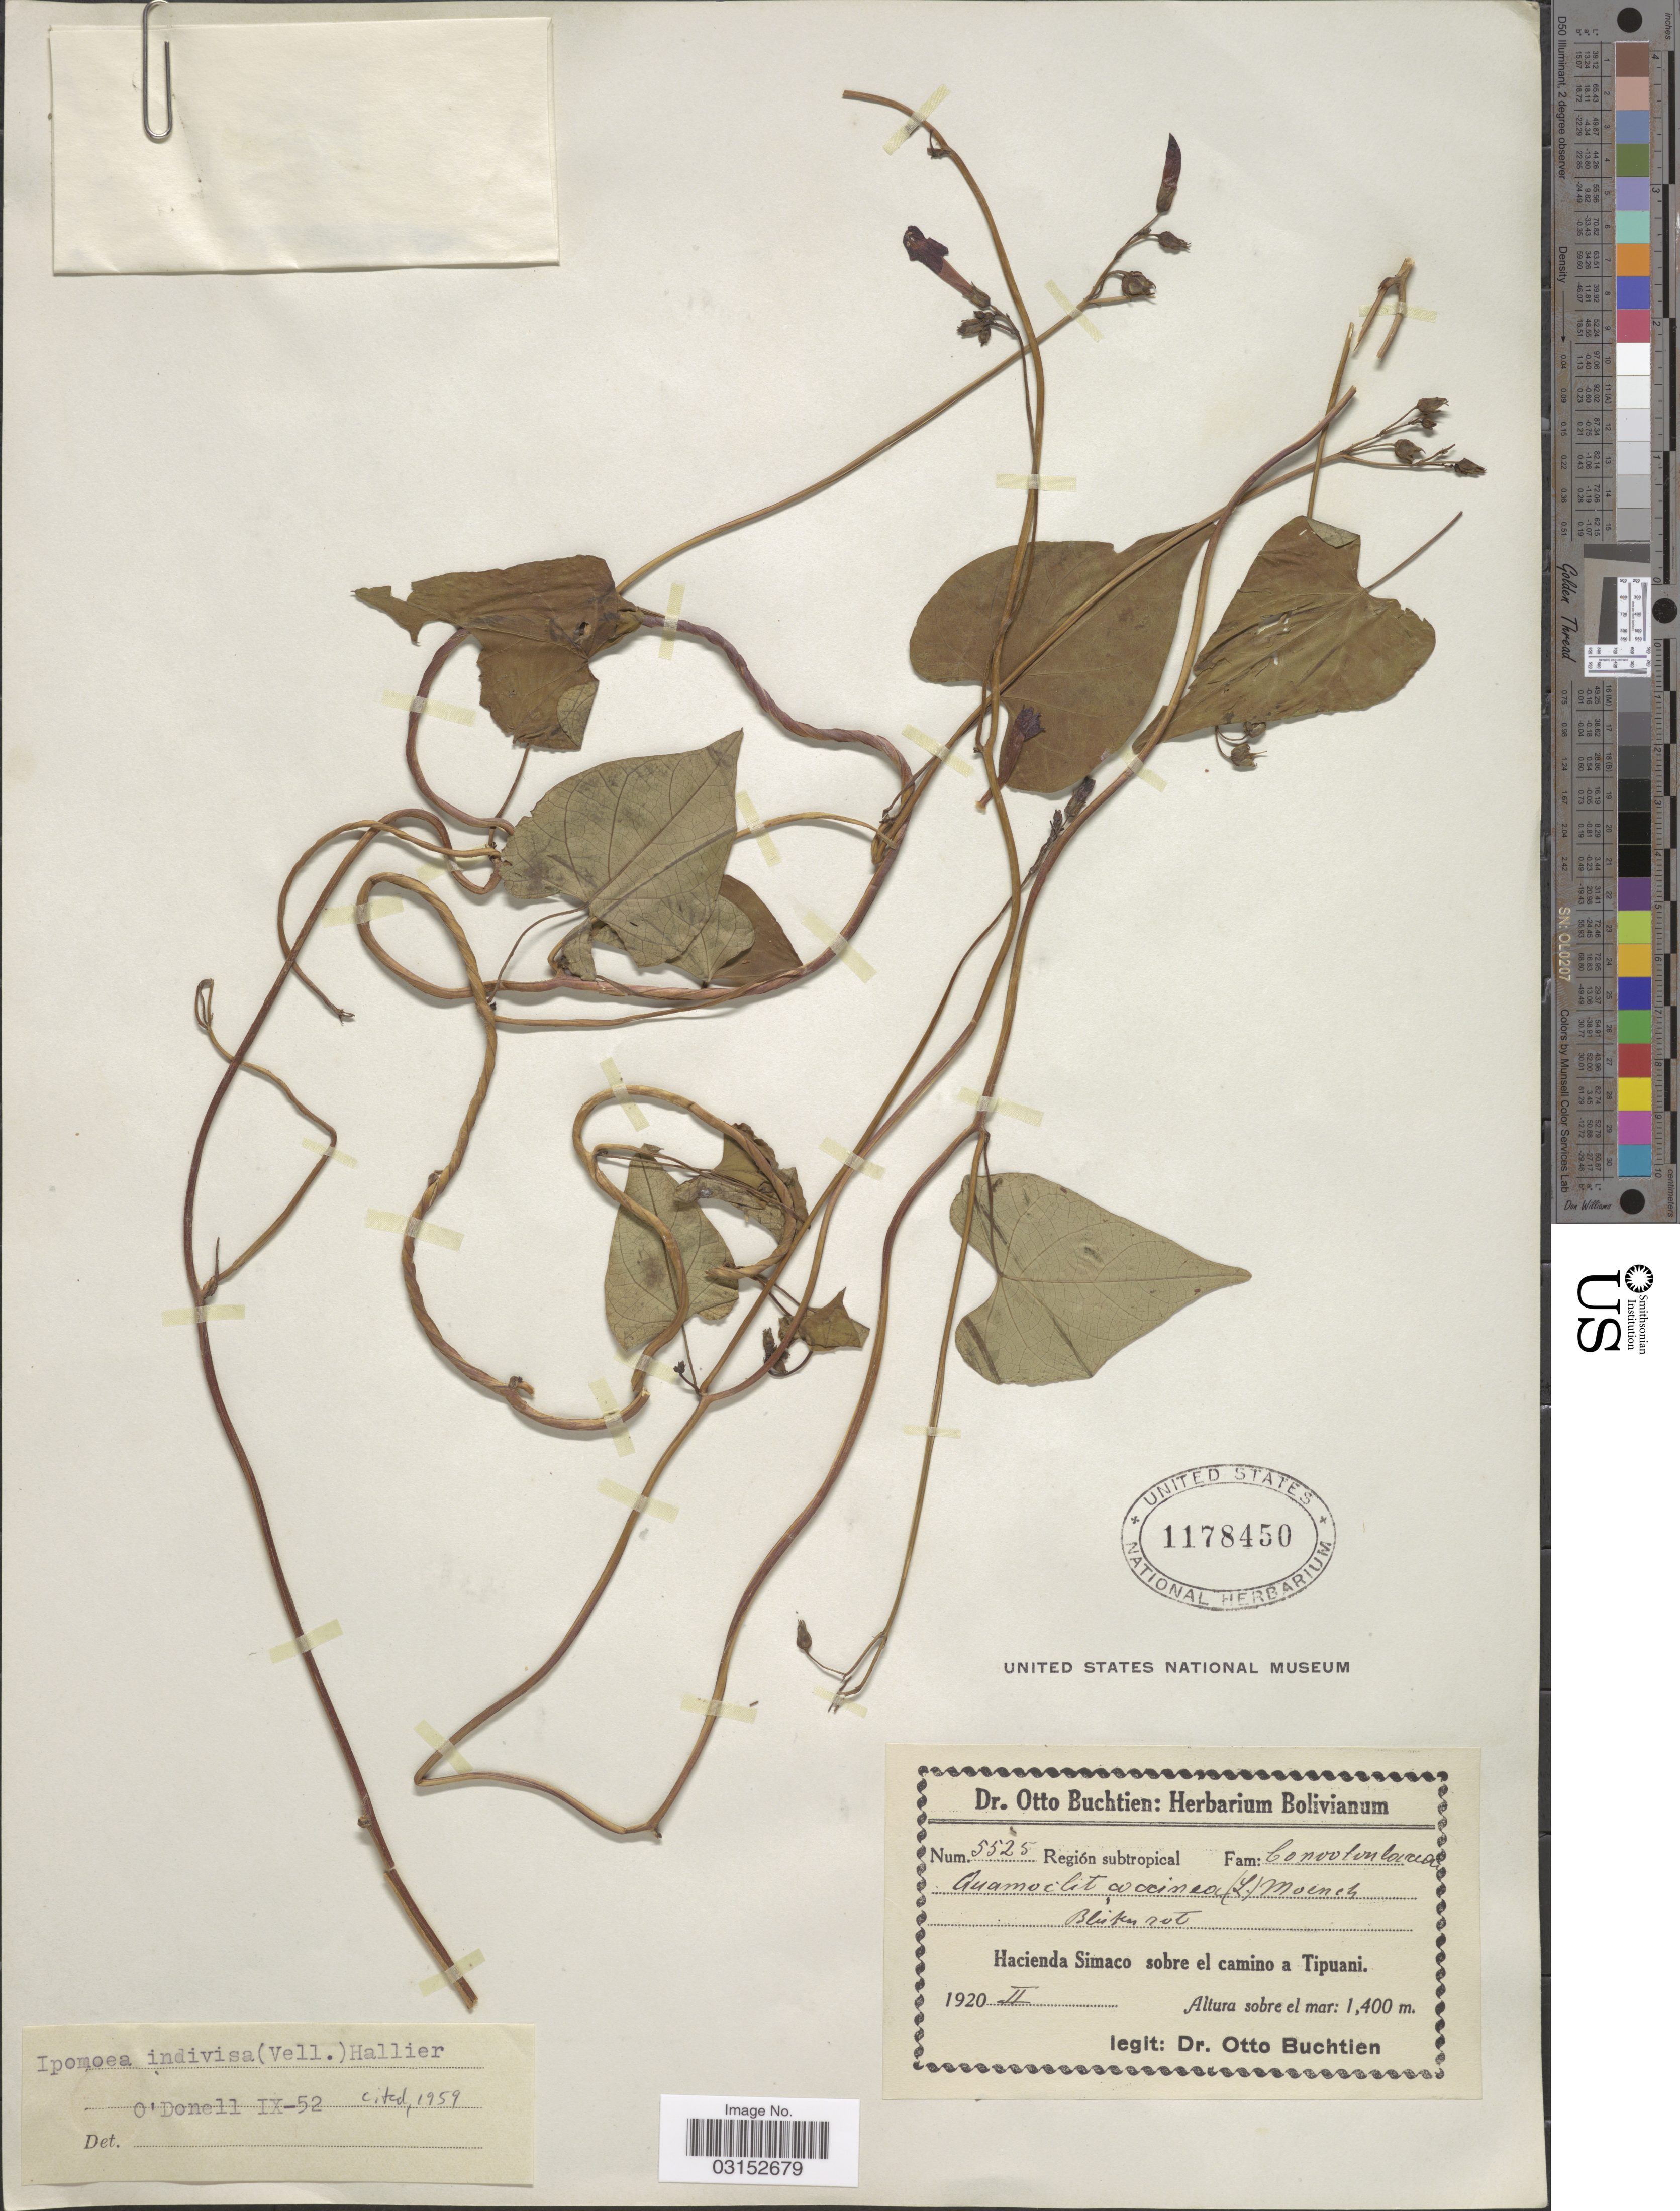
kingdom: Plantae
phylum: Tracheophyta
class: Magnoliopsida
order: Solanales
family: Convolvulaceae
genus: Ipomoea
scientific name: Ipomoea indivisa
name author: (Vell.) Hallier f.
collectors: O. Buchtien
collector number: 5525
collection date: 1920-02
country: Bolivia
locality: Hacienda Simaco sobre el camino a Tipuani.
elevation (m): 1400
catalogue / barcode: US 1178450